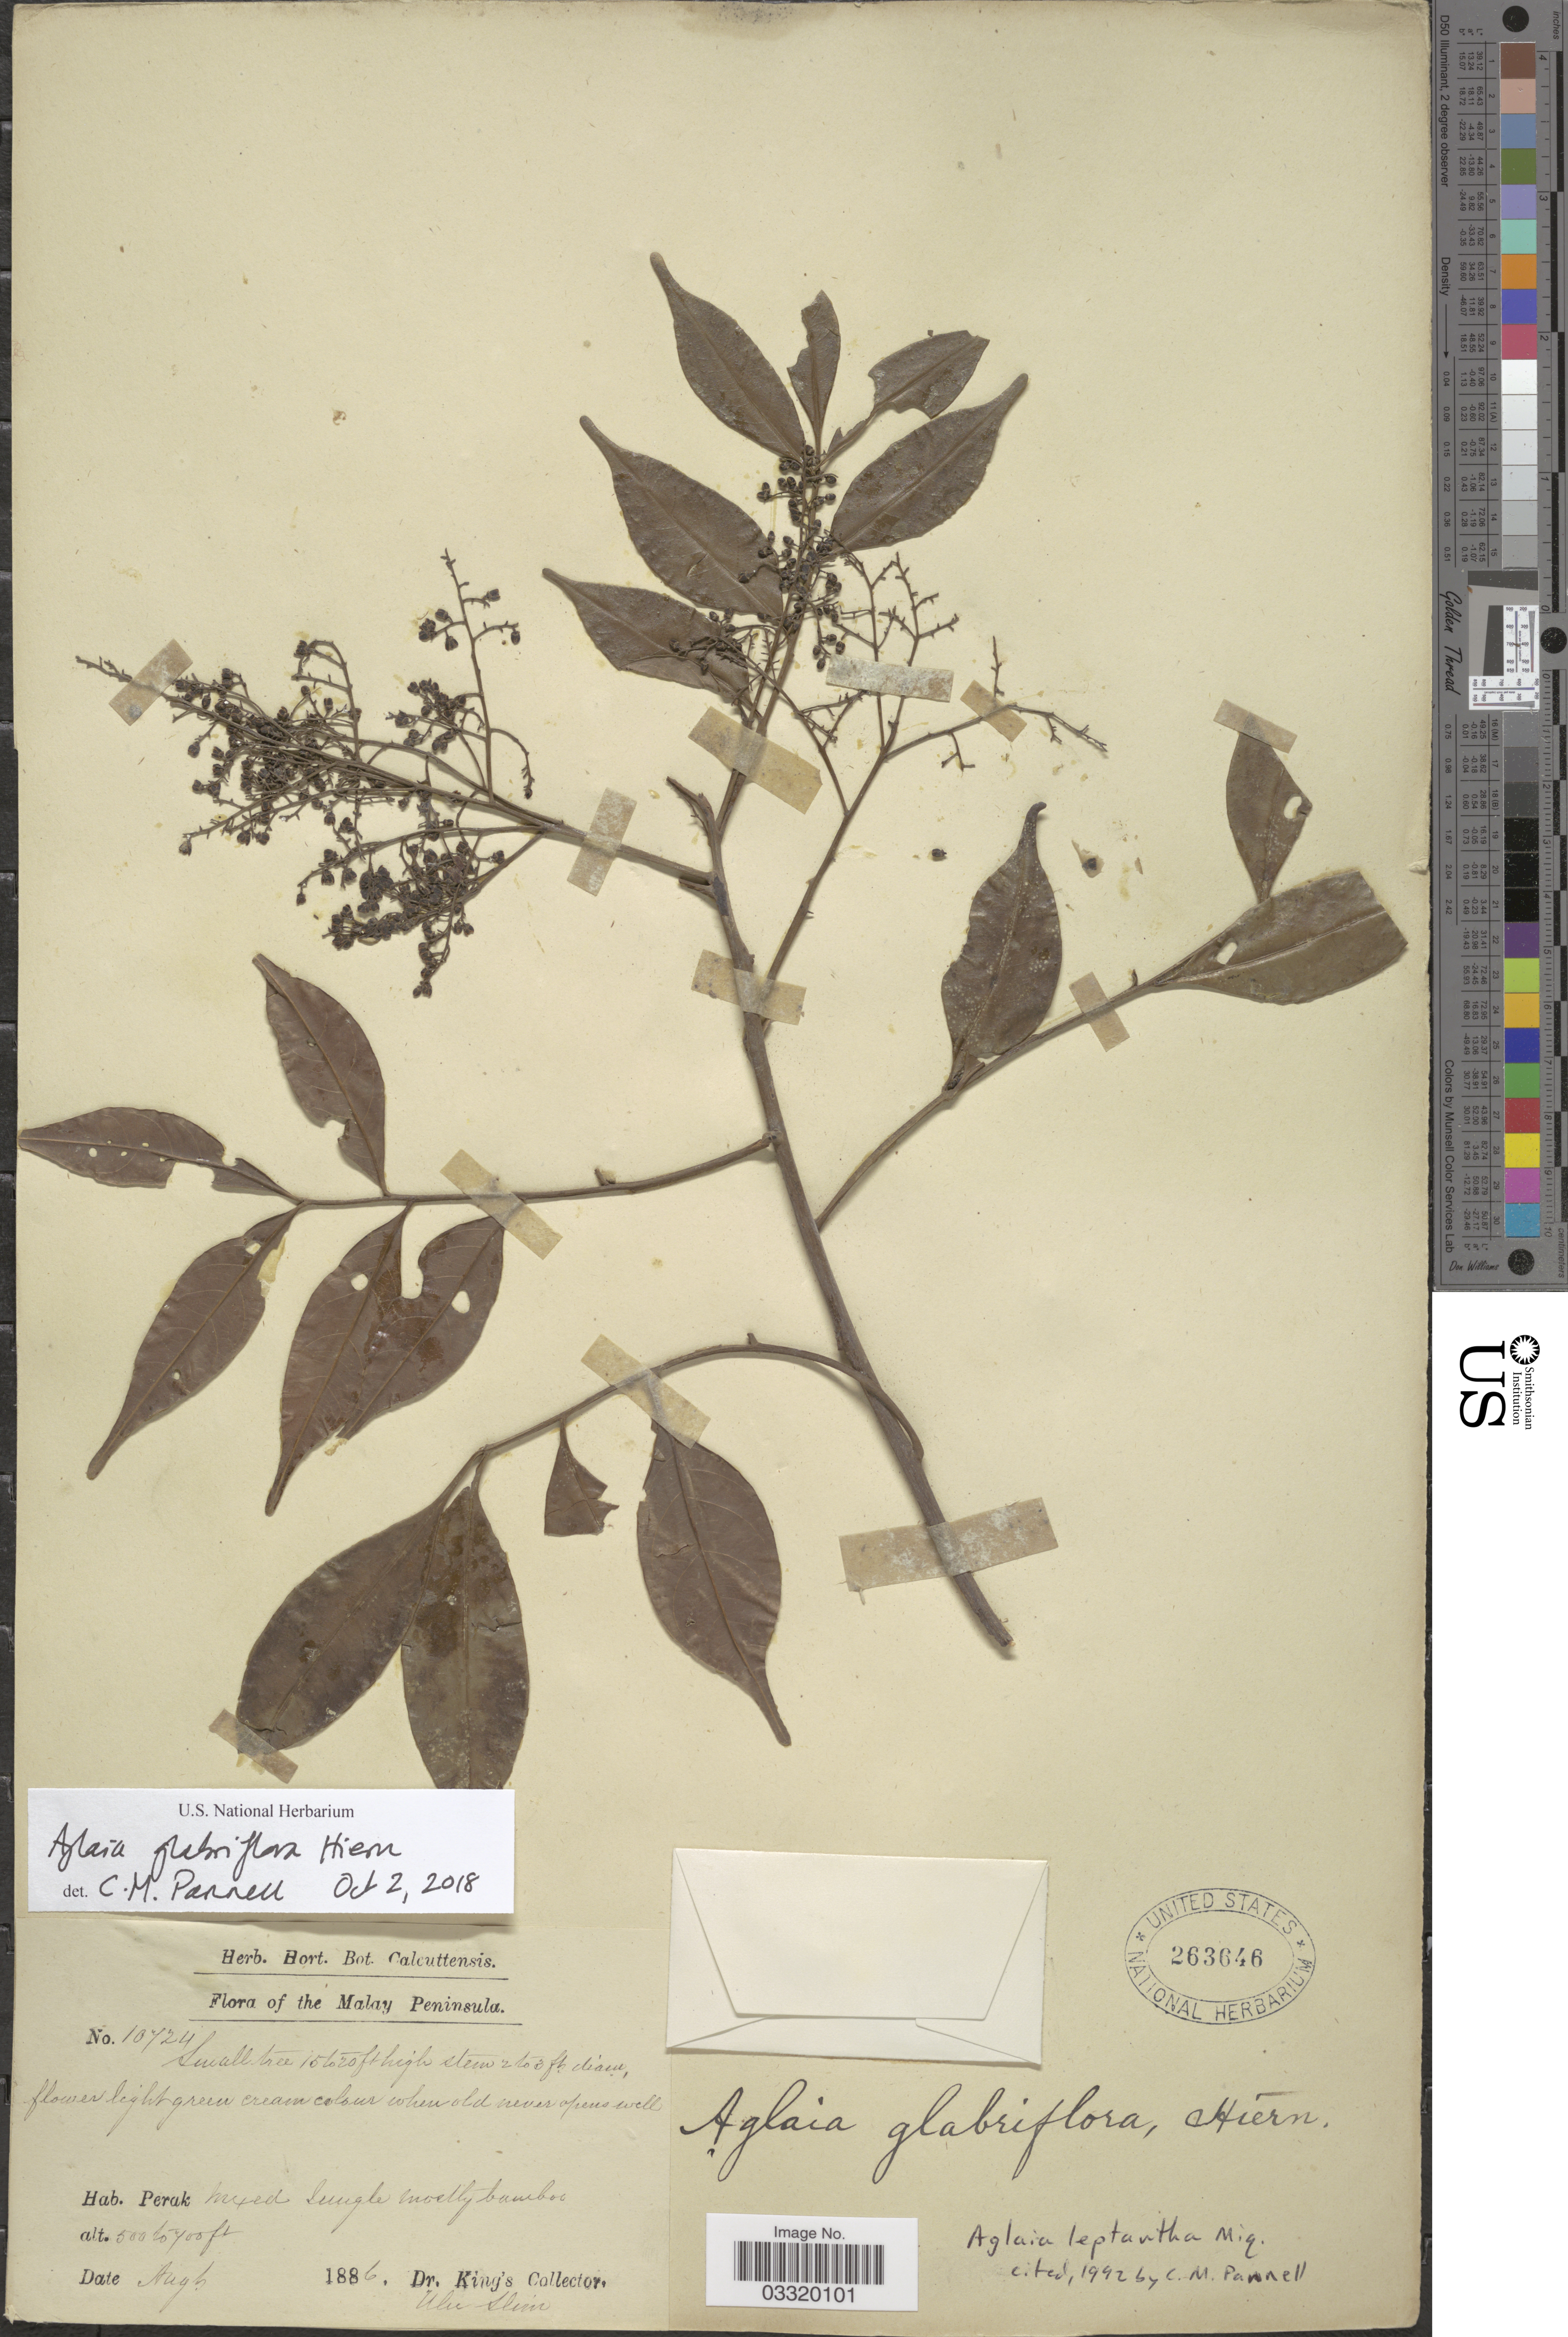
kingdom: Plantae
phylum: Tracheophyta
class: Magnoliopsida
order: Sapindales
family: Meliaceae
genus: Aglaia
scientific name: Aglaia glabriflora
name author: Hiern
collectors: Dr. King's collector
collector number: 10724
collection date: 1886-08-06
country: Malaysia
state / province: Perak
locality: Malay Peninsula.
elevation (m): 152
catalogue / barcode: US 263646